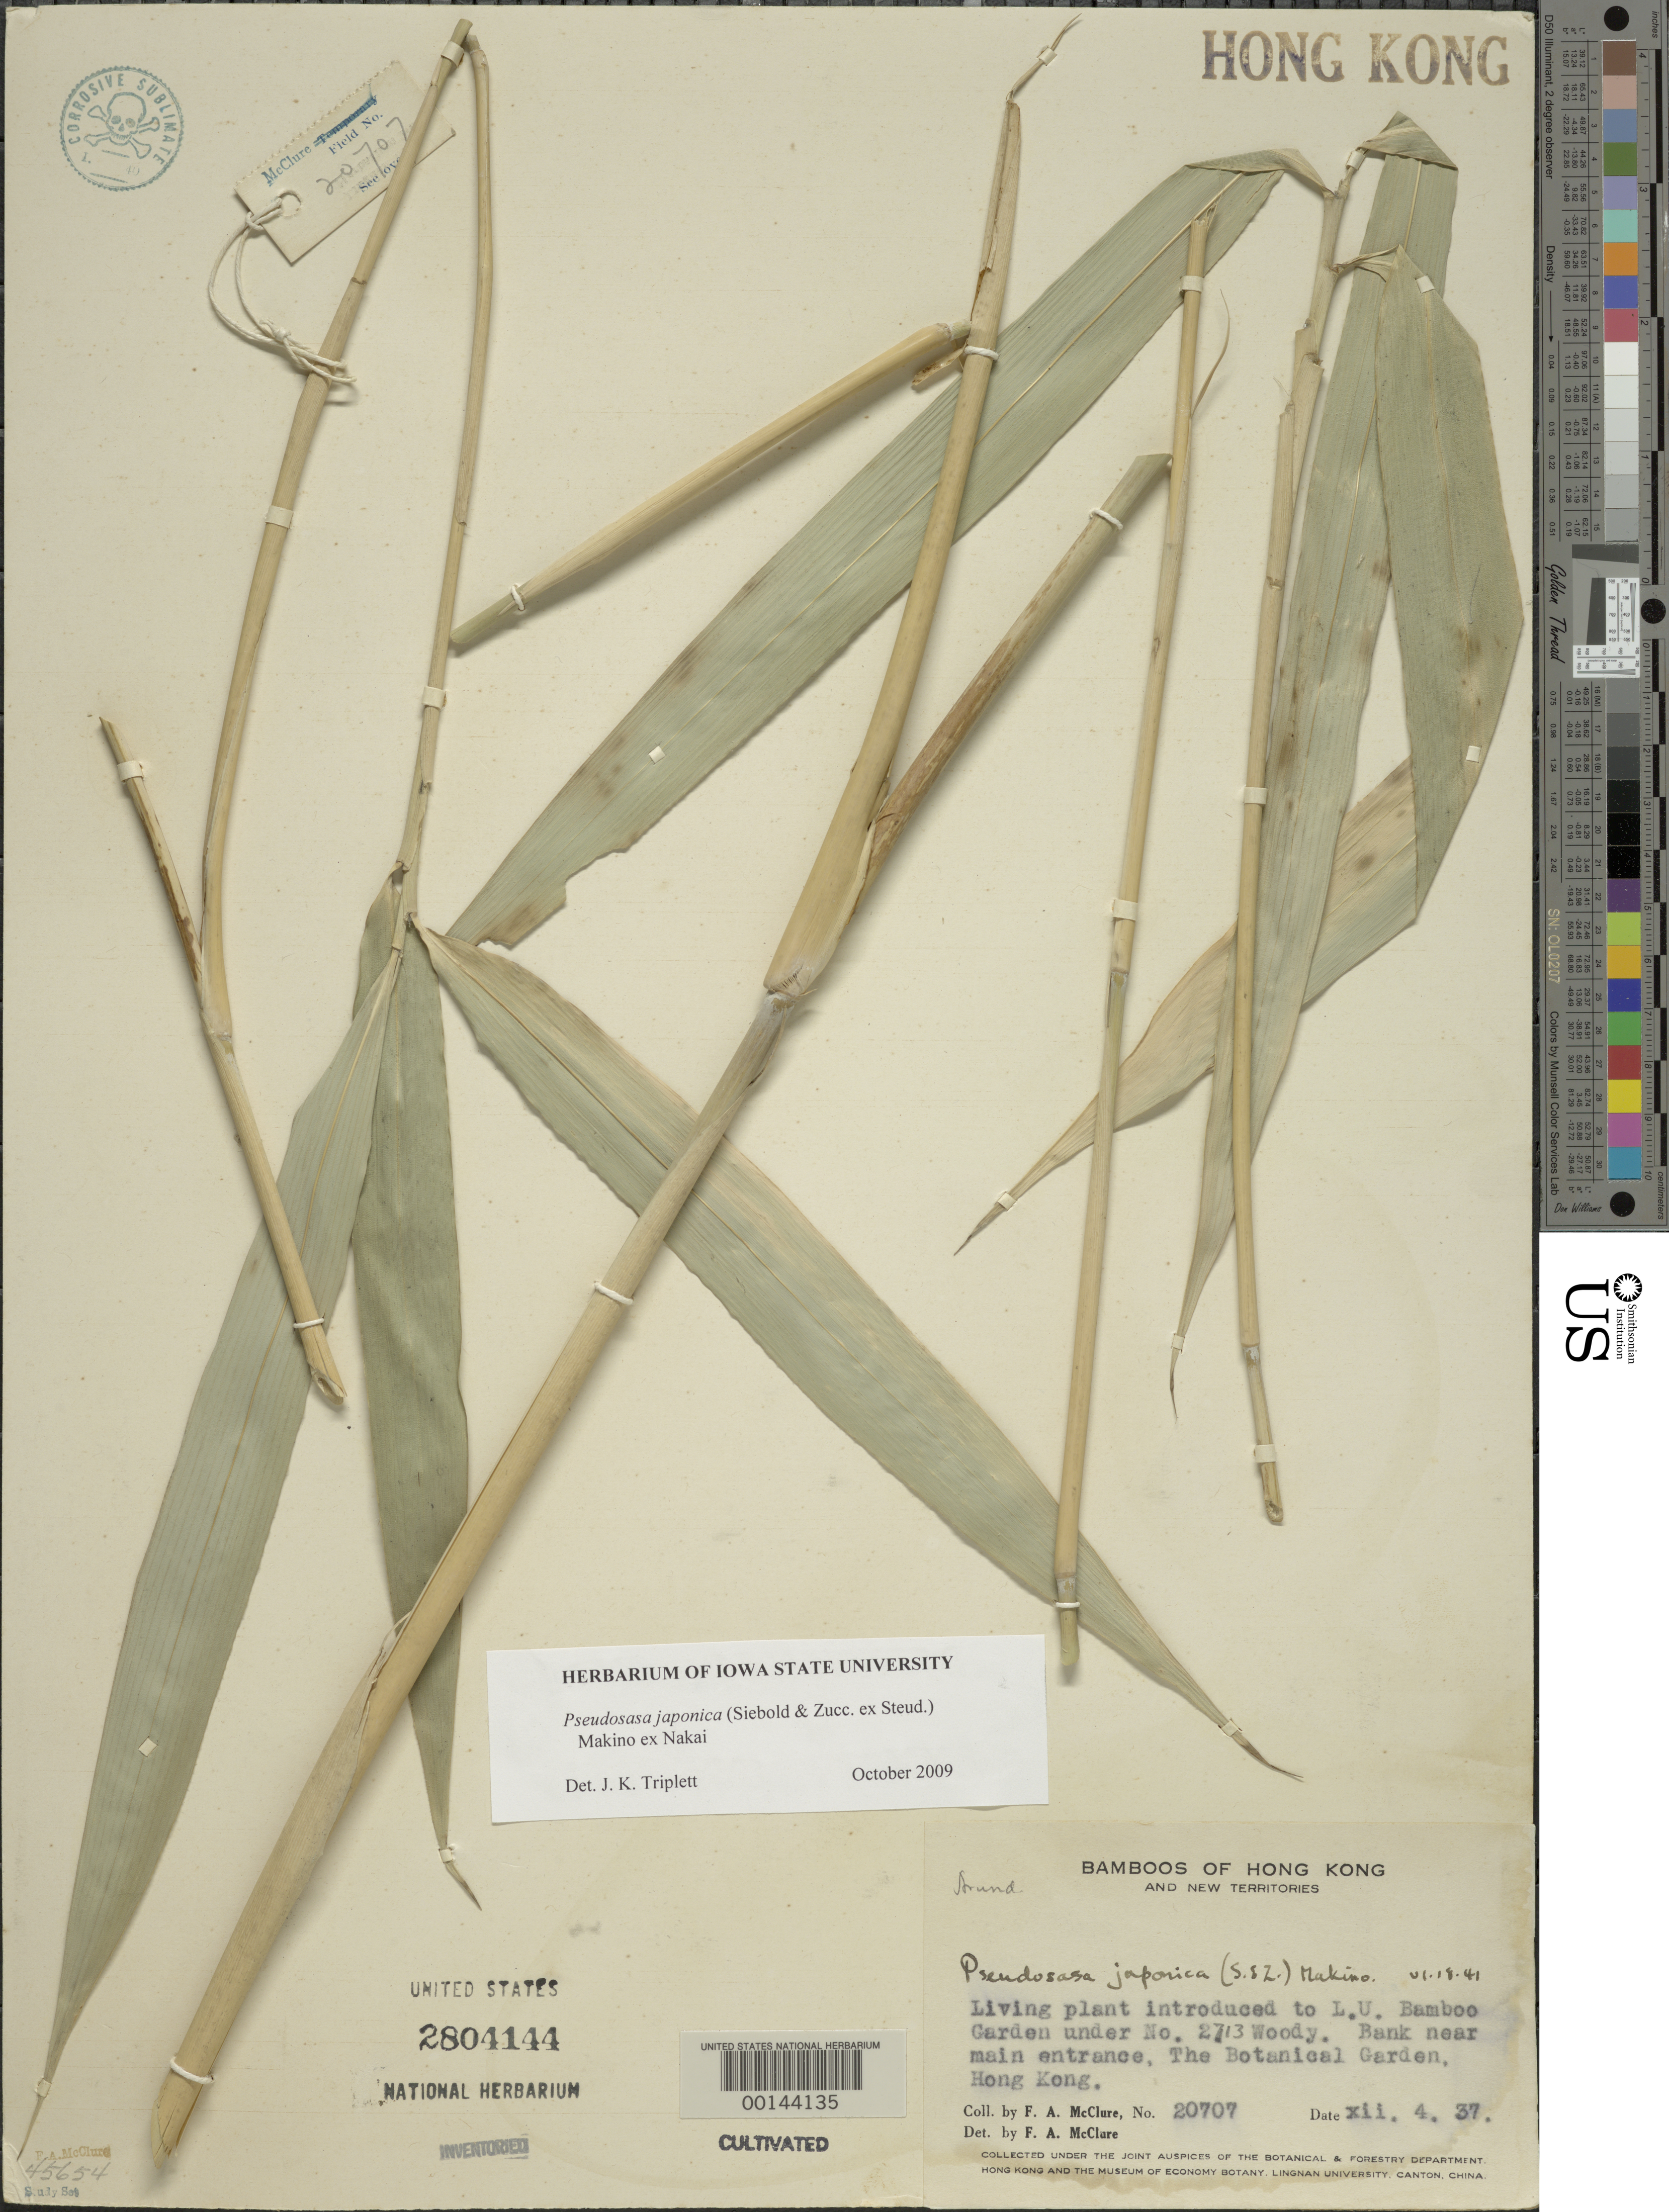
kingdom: Plantae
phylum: Tracheophyta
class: Liliopsida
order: Poales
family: Poaceae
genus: Pseudosasa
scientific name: Pseudosasa japonica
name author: (Siebold & Zucc. ex Steud.) Makino ex Nakai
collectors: F. A. McClure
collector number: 20707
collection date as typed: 04 Dec 1937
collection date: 1937-12-04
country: China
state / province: Hong Kong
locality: The botanic garden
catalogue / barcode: US 2804144